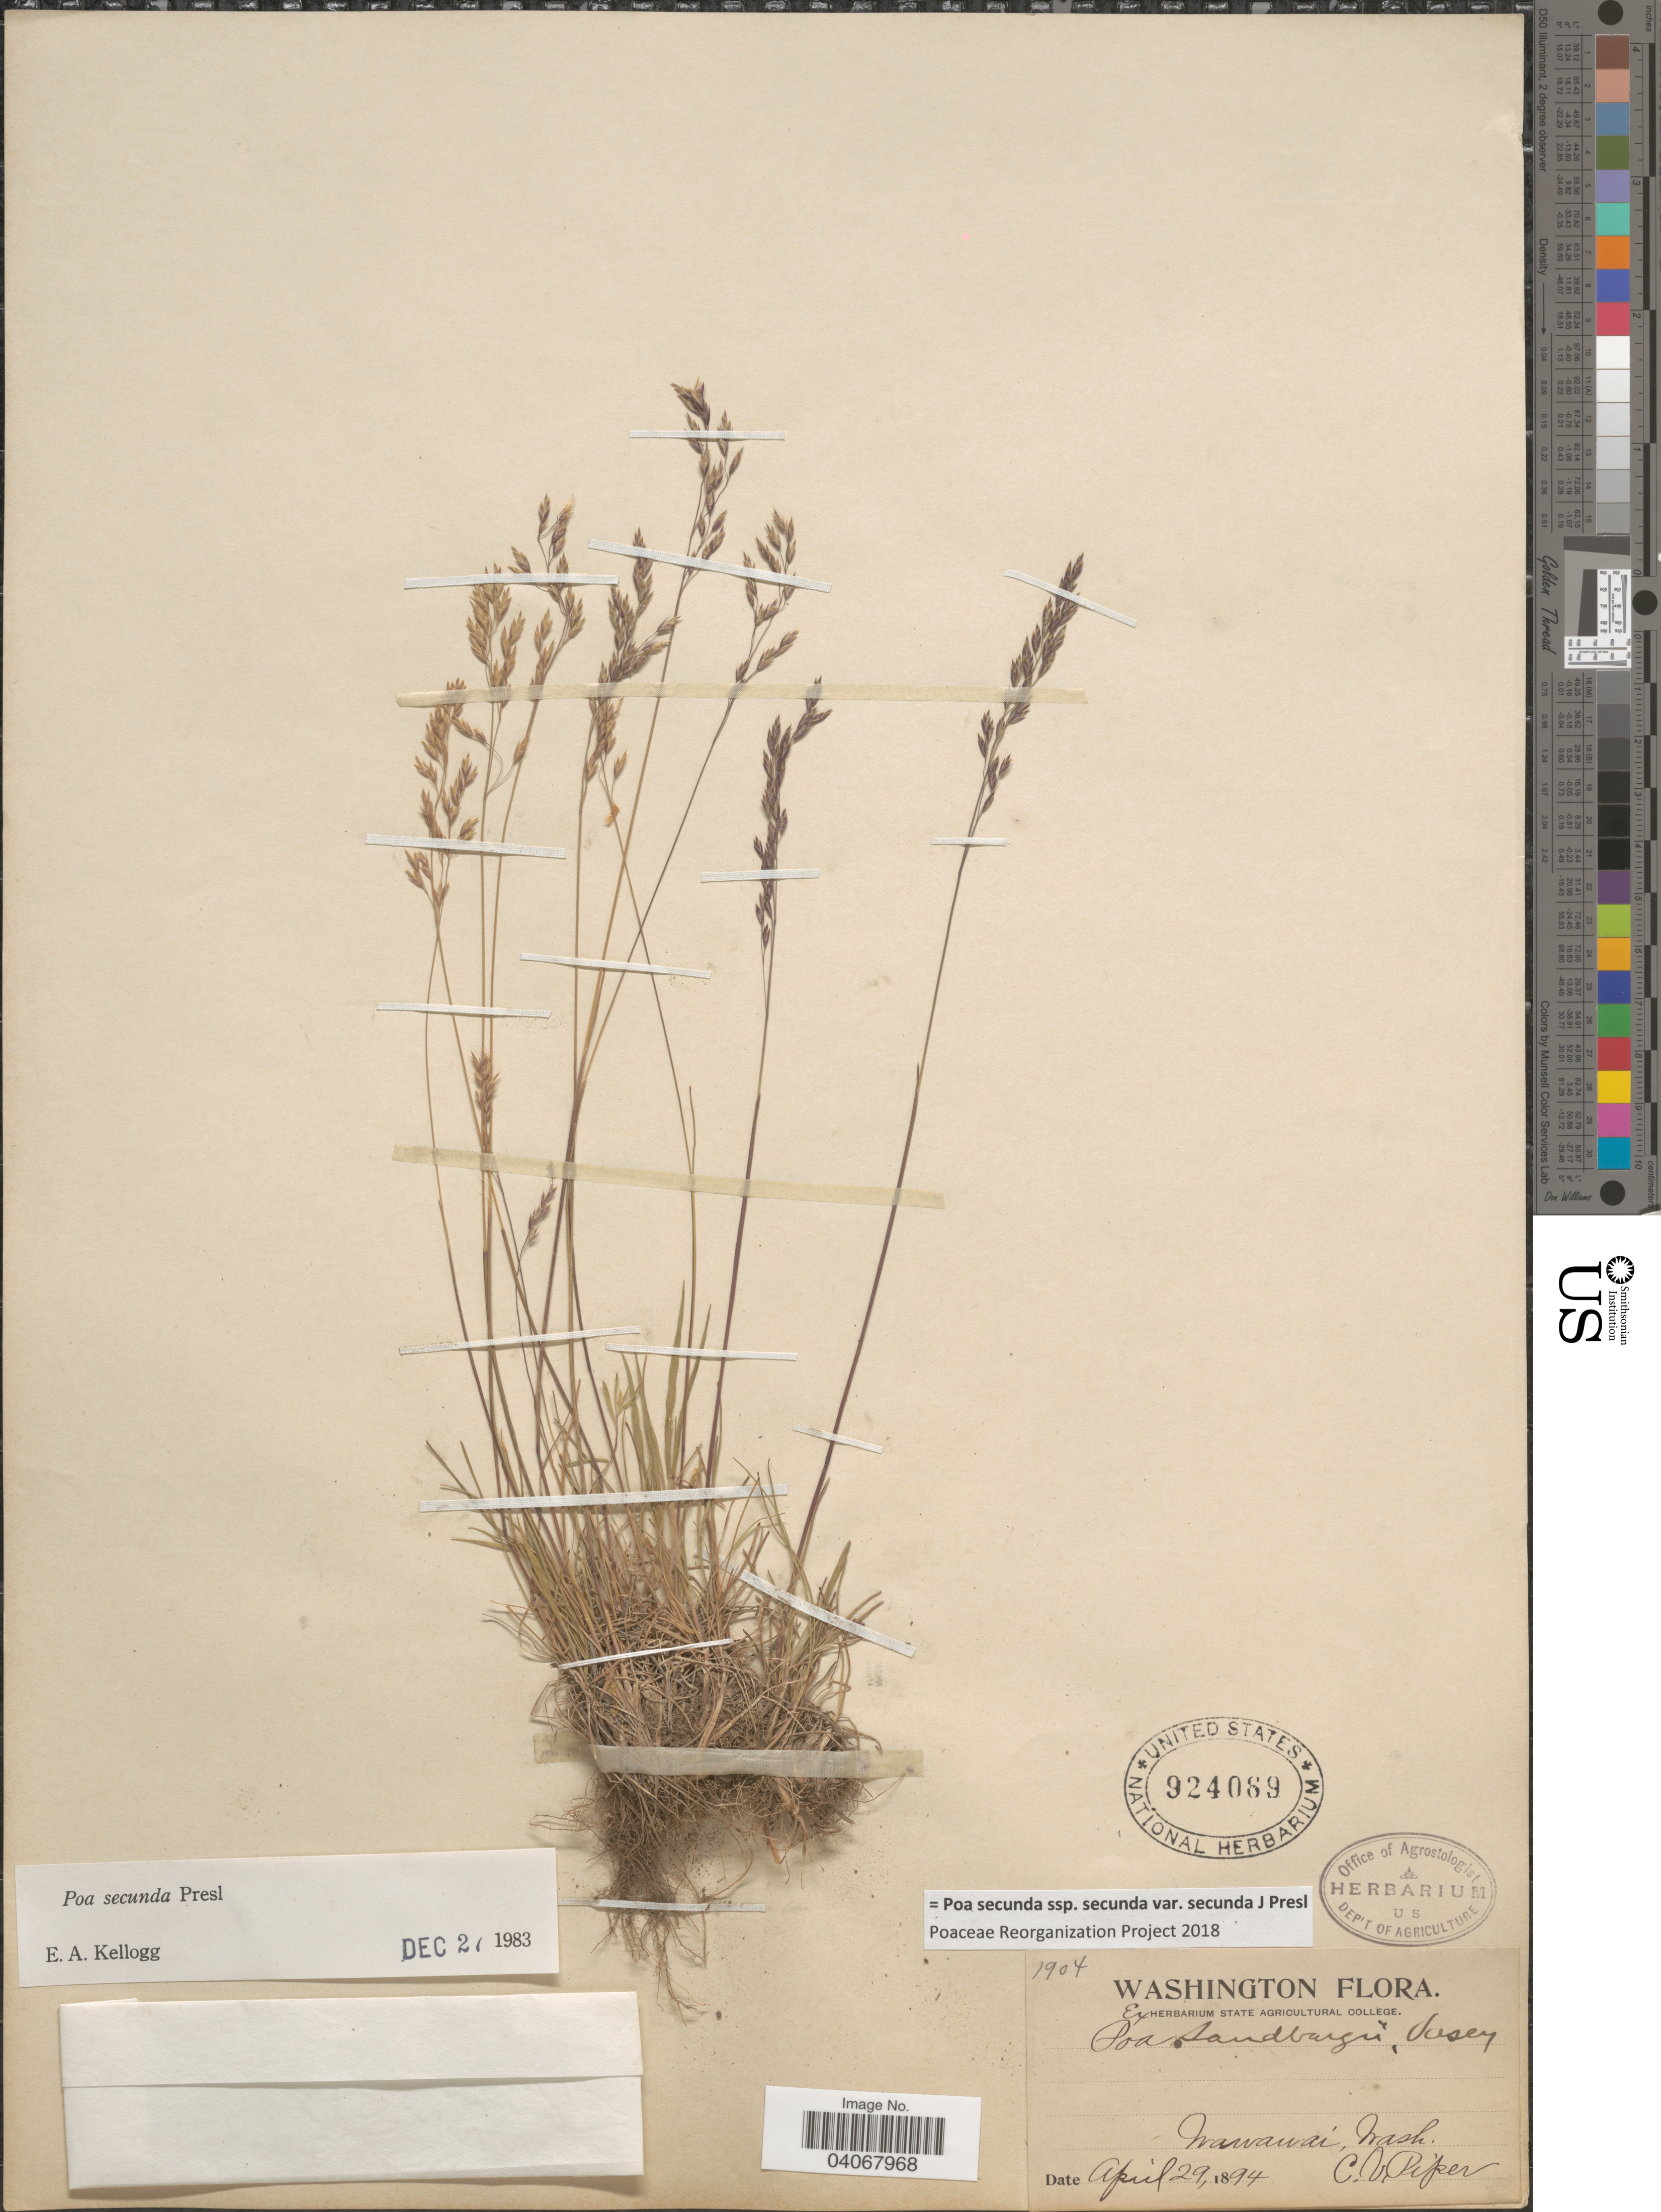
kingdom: Plantae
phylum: Tracheophyta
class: Liliopsida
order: Poales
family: Poaceae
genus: Poa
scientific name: Poa secunda subsp. secunda var. secunda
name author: J. Presl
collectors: C. V. Piper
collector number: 1904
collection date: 1894-04-29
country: United States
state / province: Washington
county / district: Whitman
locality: Wawawai.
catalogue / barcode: US 924069